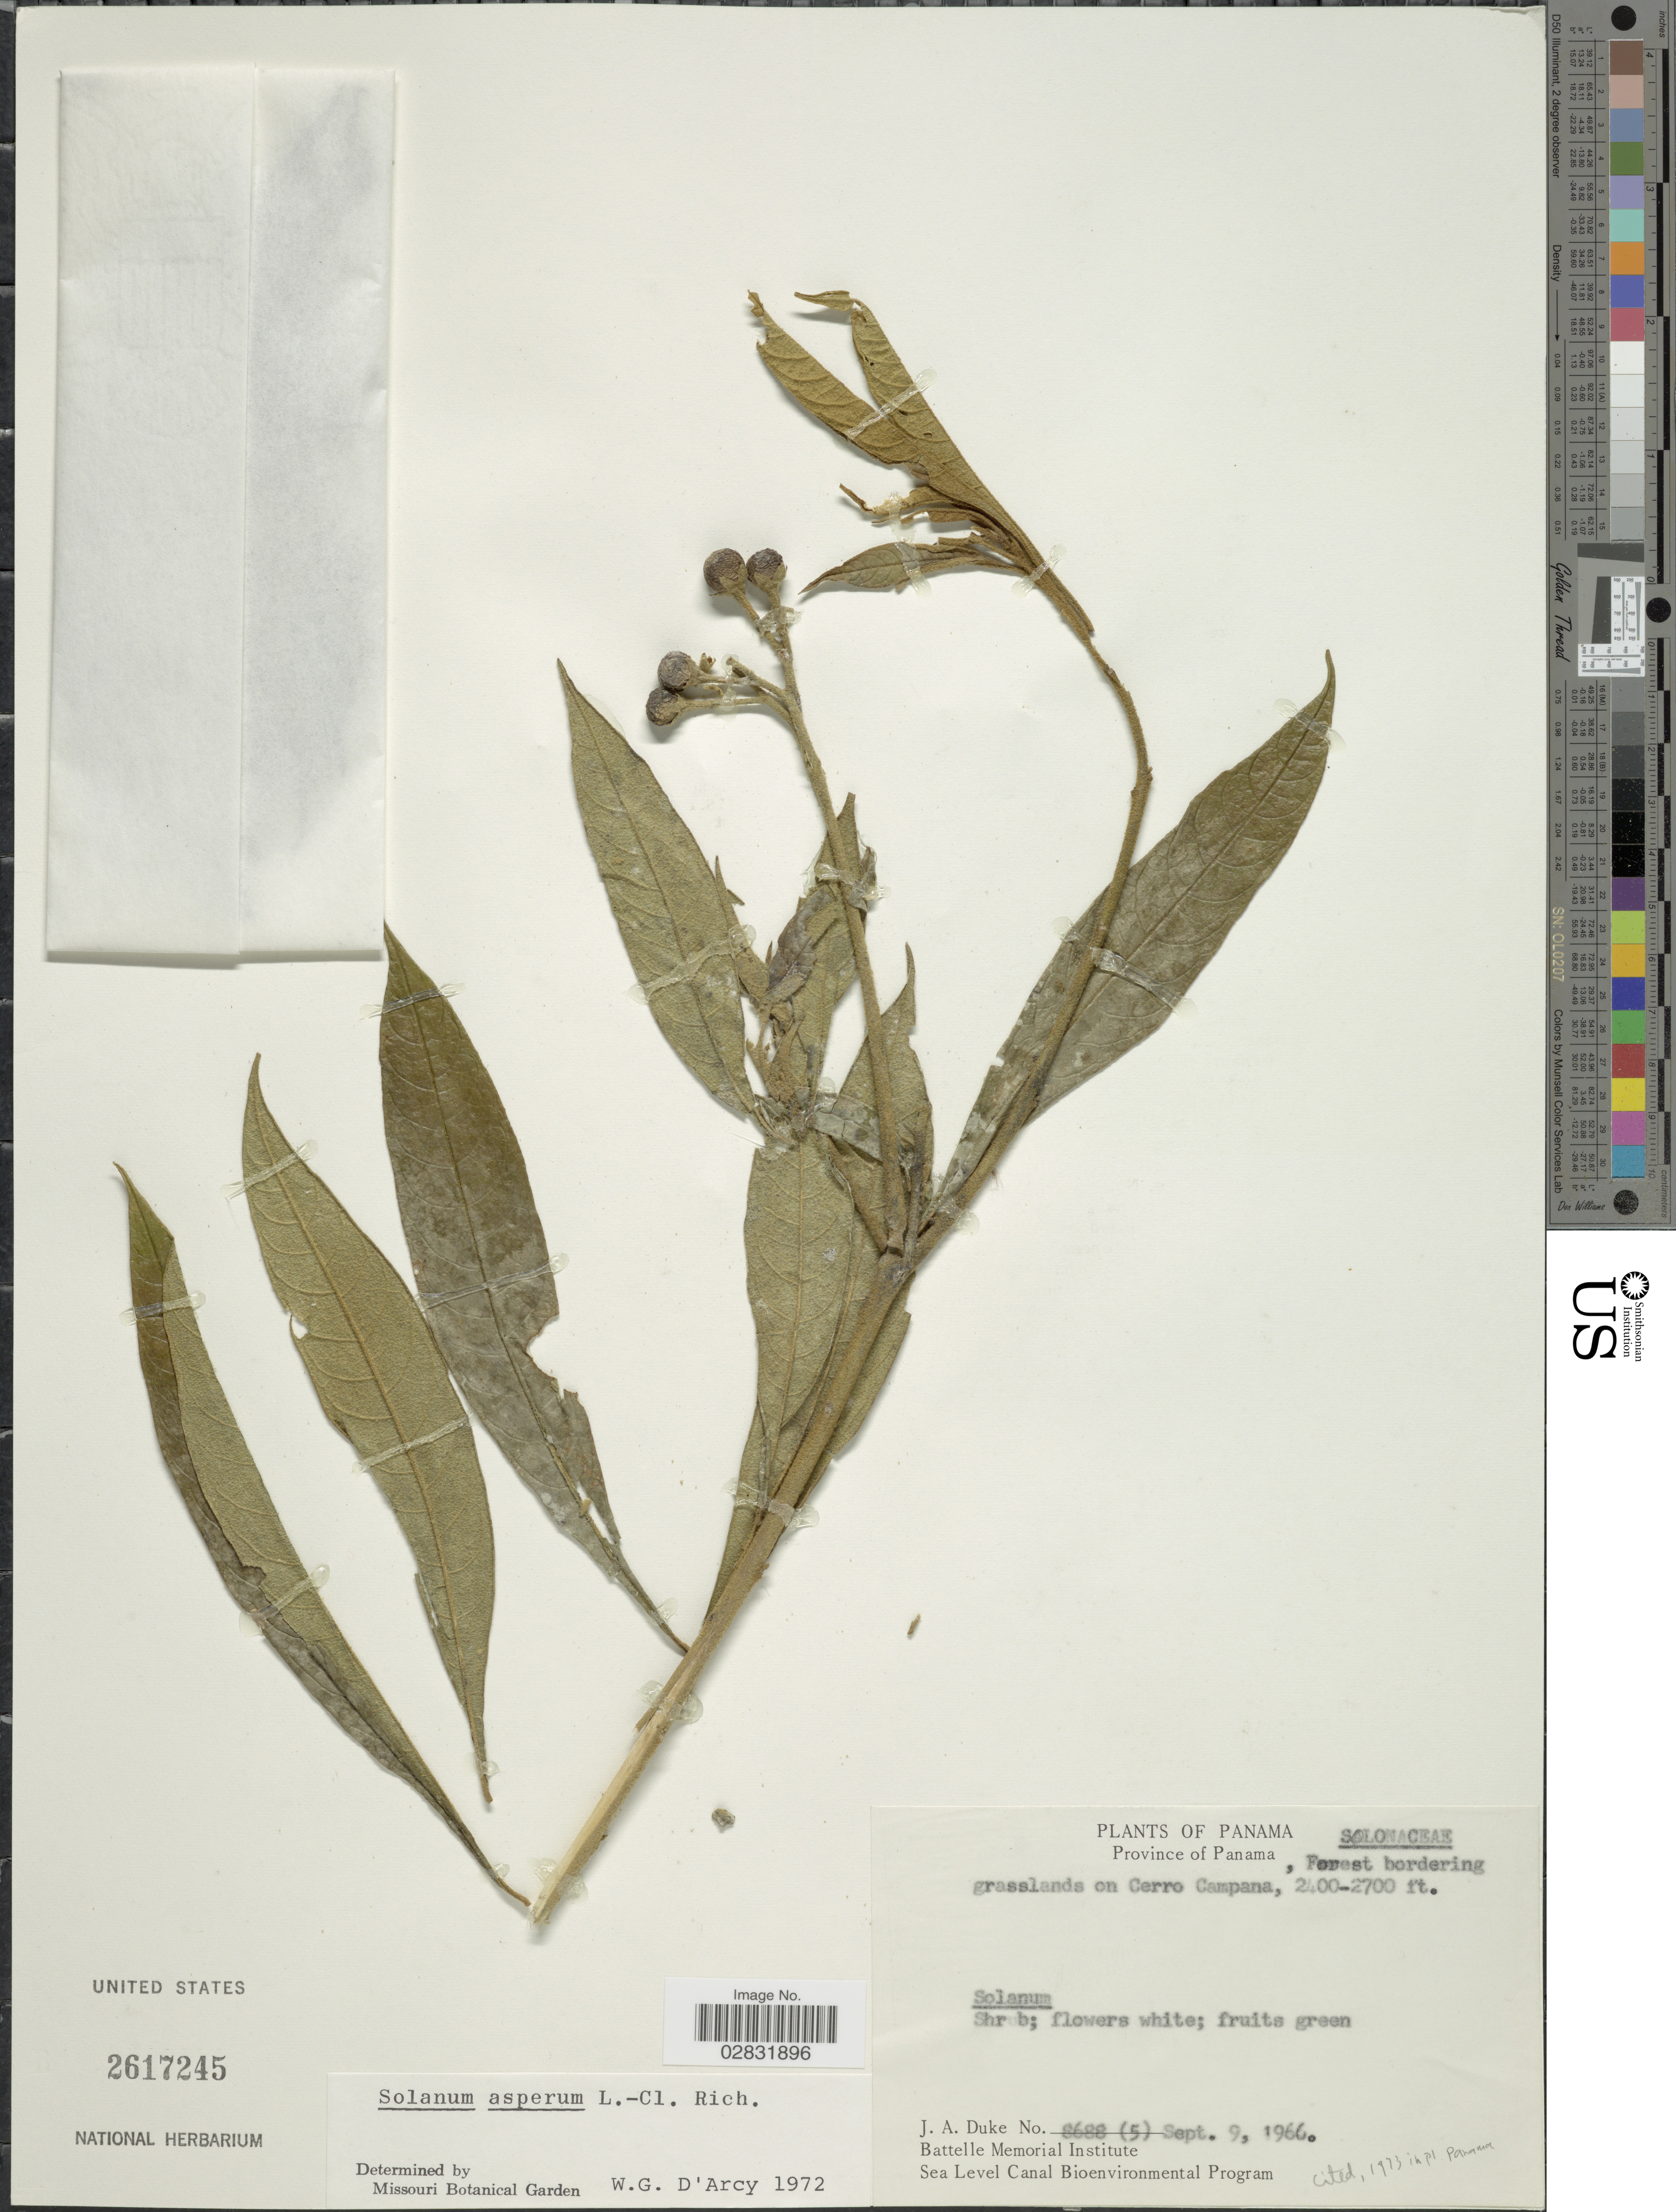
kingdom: Plantae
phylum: Tracheophyta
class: Magnoliopsida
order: Solanales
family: Solanaceae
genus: Solanum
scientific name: Solanum asperum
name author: Rich.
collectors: J. A. Duke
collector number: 8688(5)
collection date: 1966-09-09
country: Panama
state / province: Panamá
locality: Province of Panama. grasslands on Cerro Campana.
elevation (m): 732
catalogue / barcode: US 2617245